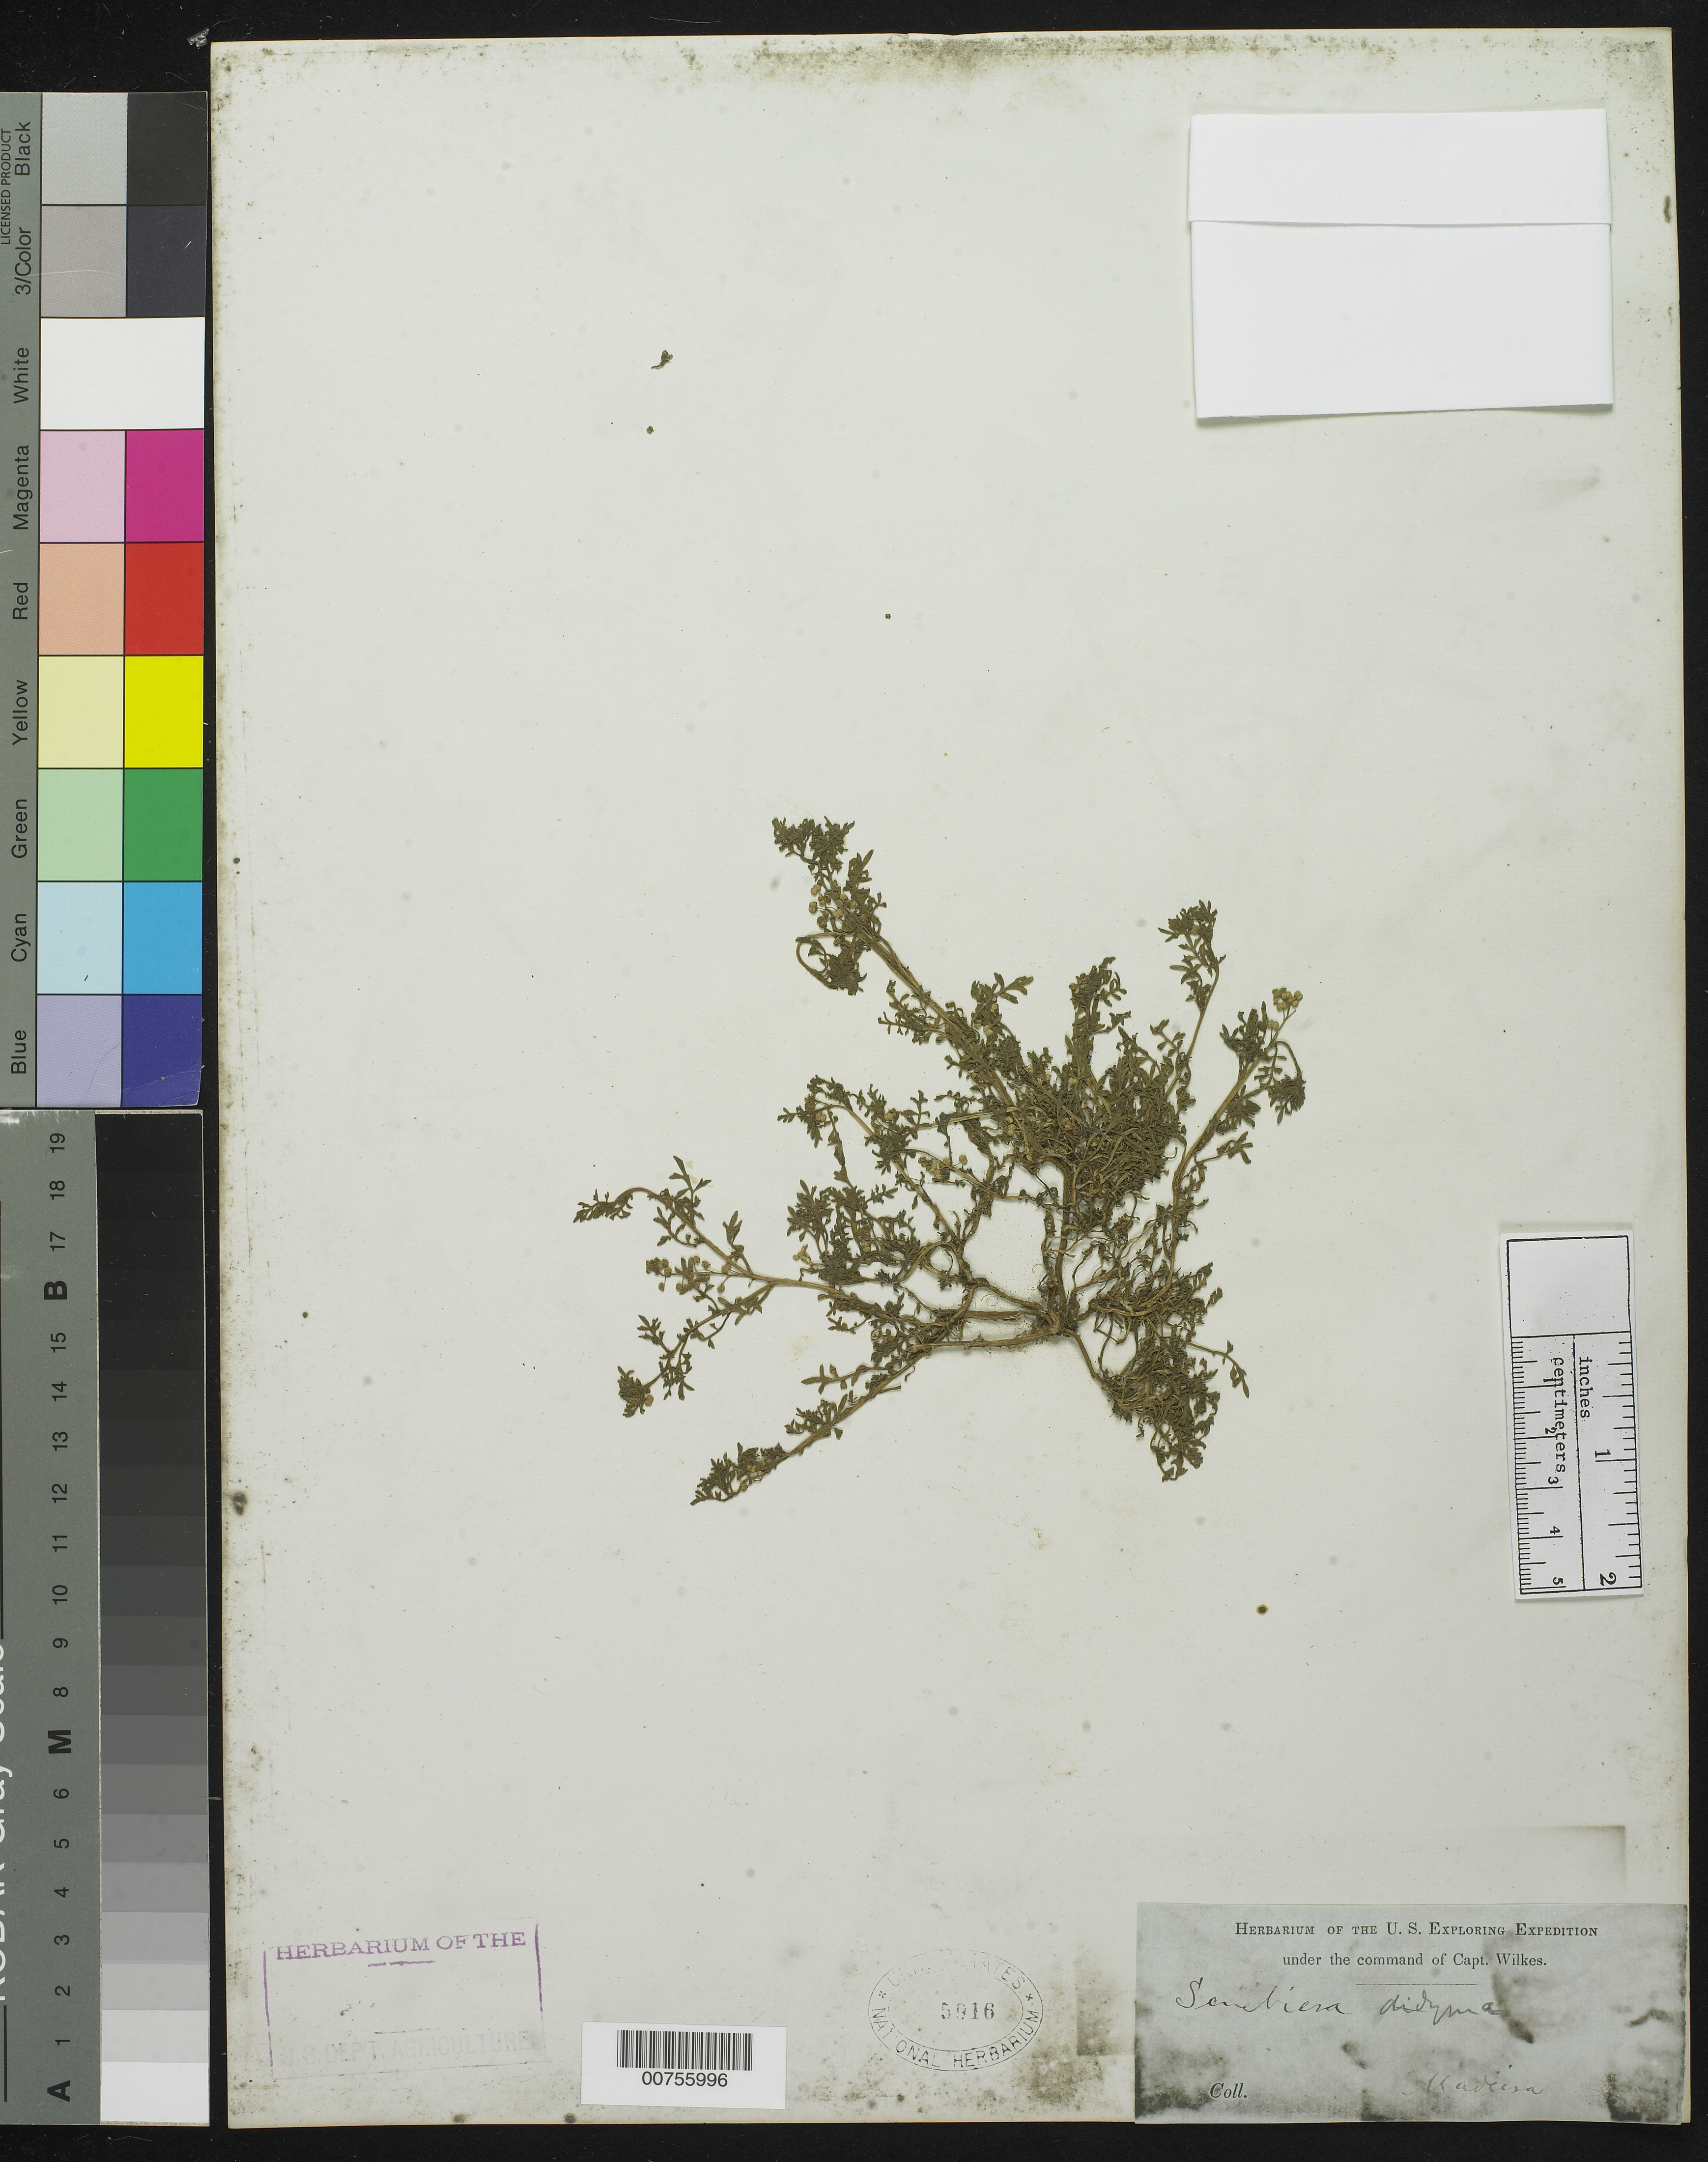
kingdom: Plantae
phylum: Tracheophyta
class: Magnoliopsida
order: Brassicales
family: Brassicaceae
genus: Lepidium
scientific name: Lepidium didymum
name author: L.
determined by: Strong, M. T., (US), Smithsonian Institution - National Museum of Natural History (UNITED STATES)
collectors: Wilkes Explor. Exped.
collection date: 1838/1842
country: Portugal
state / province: Madeira (Aut. Reg.)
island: Madeira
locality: Funchal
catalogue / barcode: US 5916